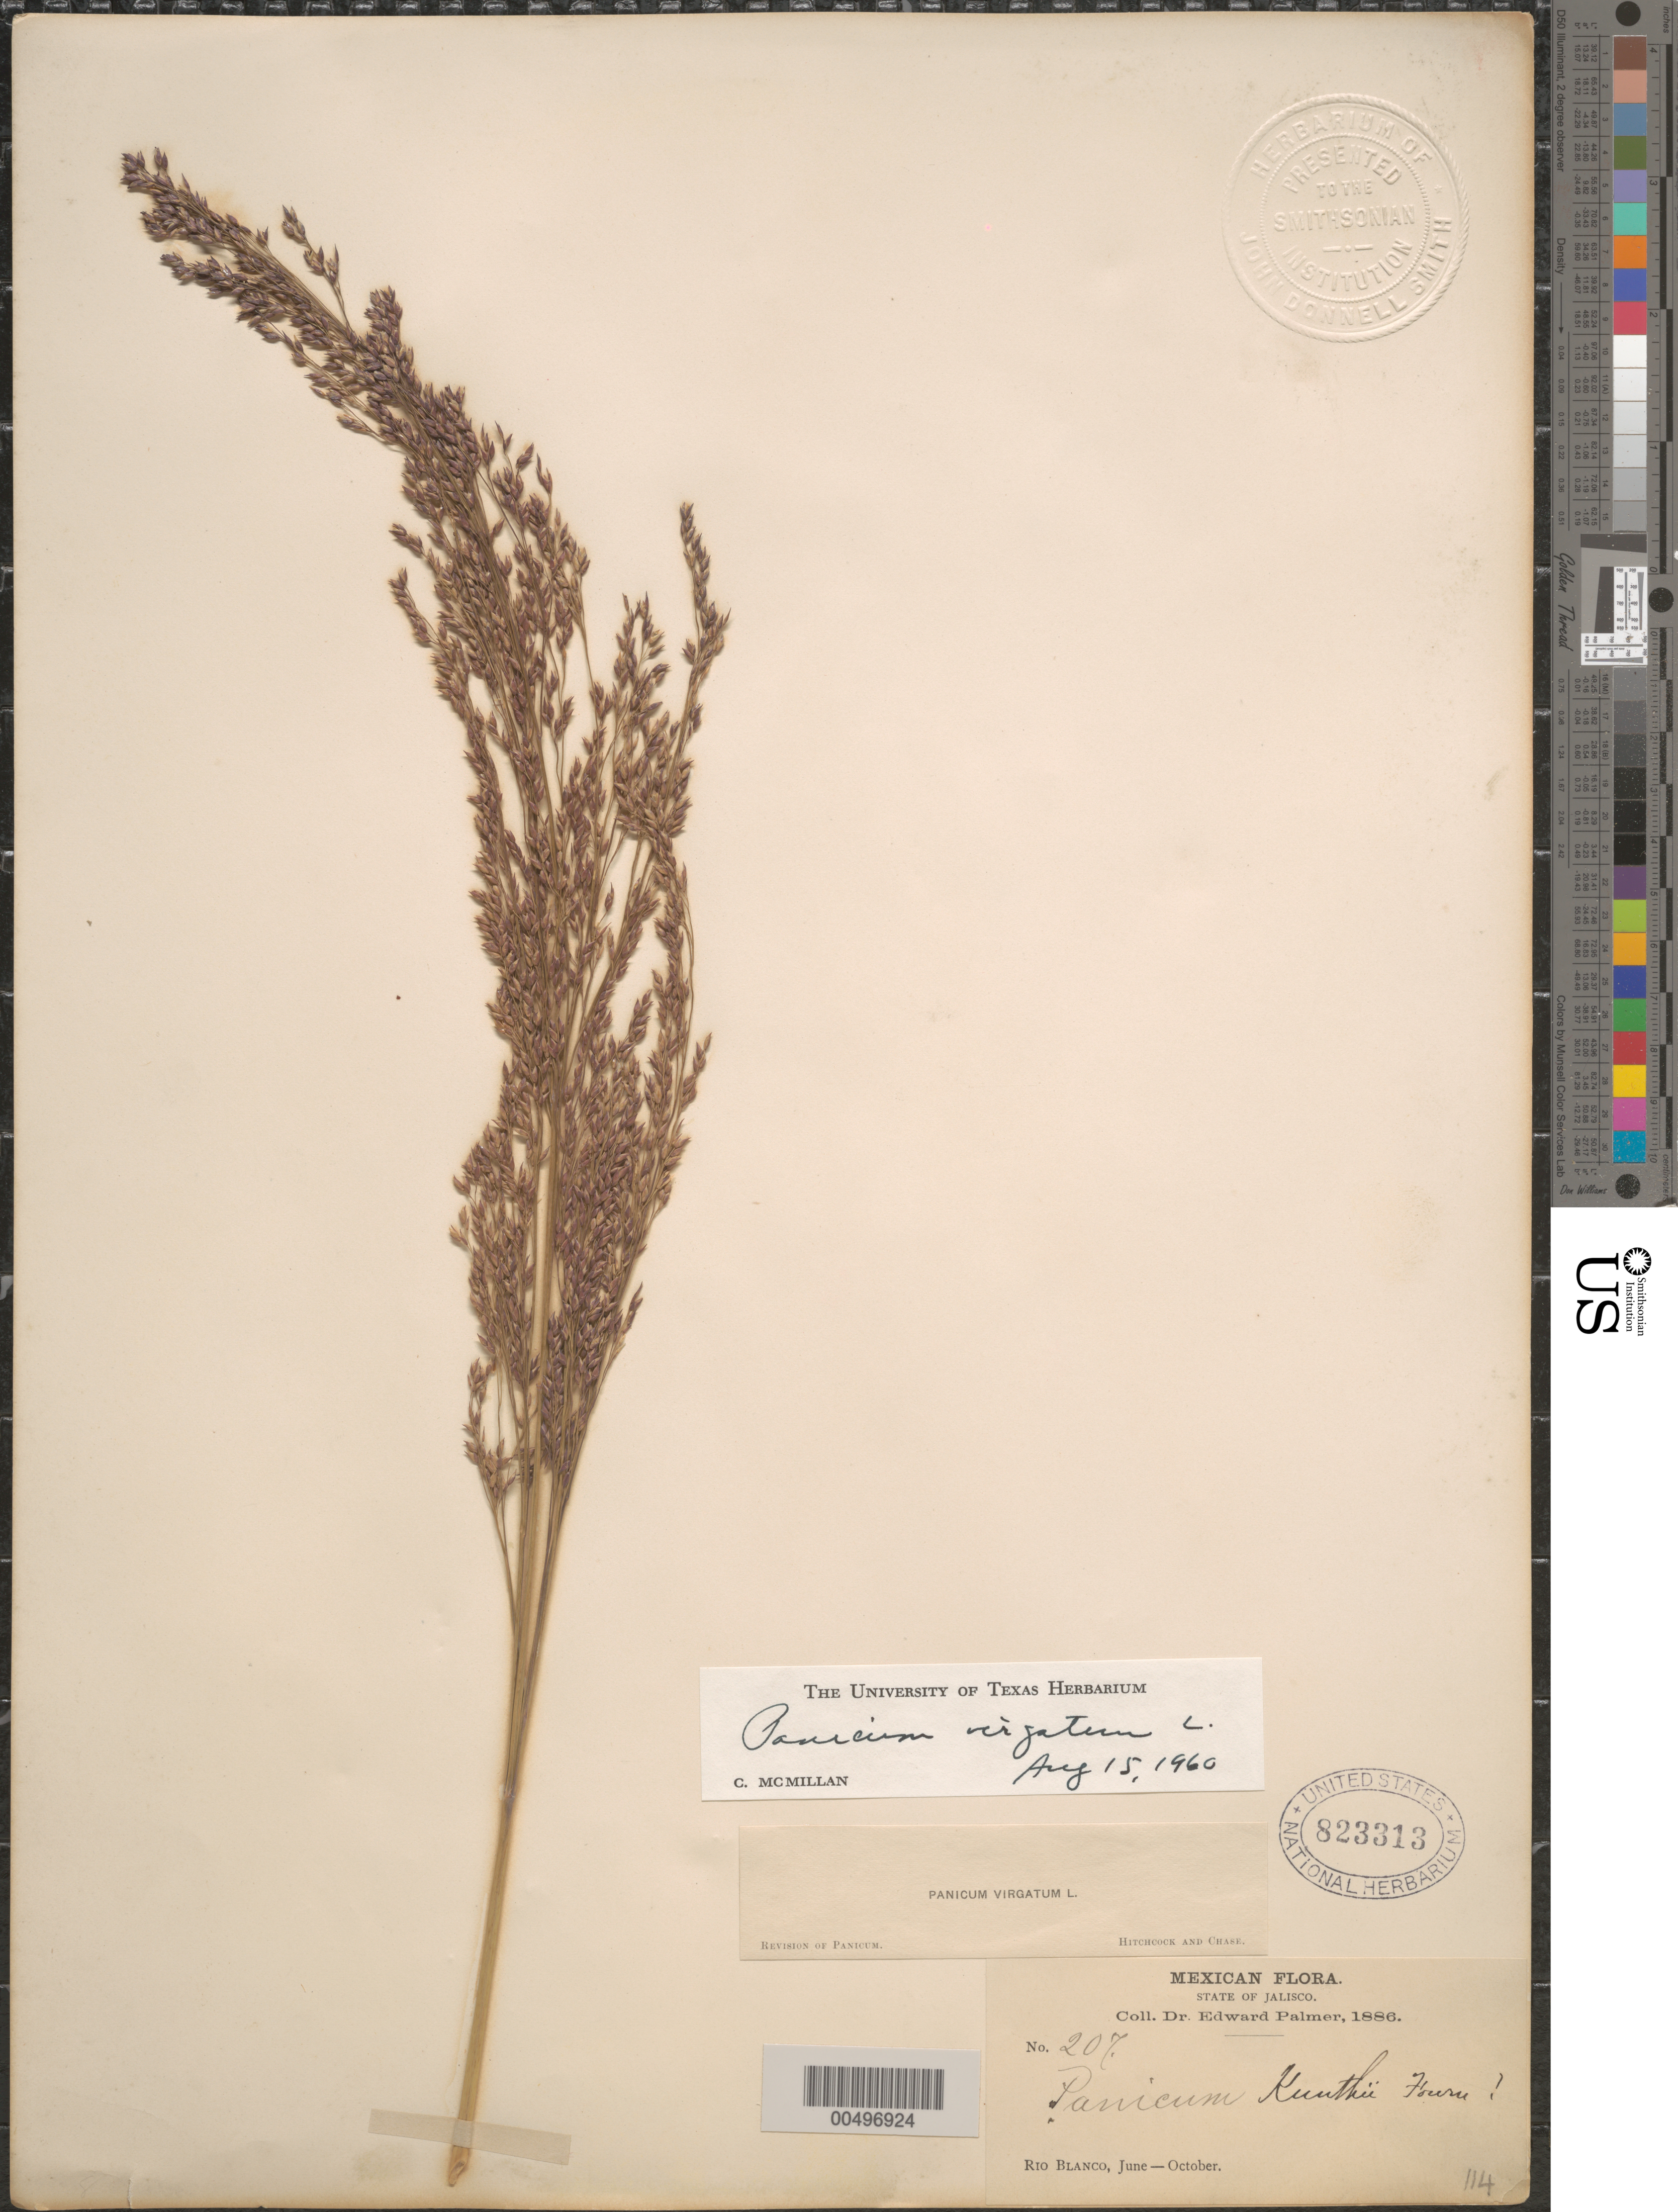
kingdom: Plantae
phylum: Tracheophyta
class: Liliopsida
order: Poales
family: Poaceae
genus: Panicum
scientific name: Panicum virgatum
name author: L.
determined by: McMillan, C.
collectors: E. Palmer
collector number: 207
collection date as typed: Jun 1886 to Oct 1886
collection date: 1886-06/1886-10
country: Mexico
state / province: Jalisco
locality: Rio Blanco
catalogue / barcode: US 823313